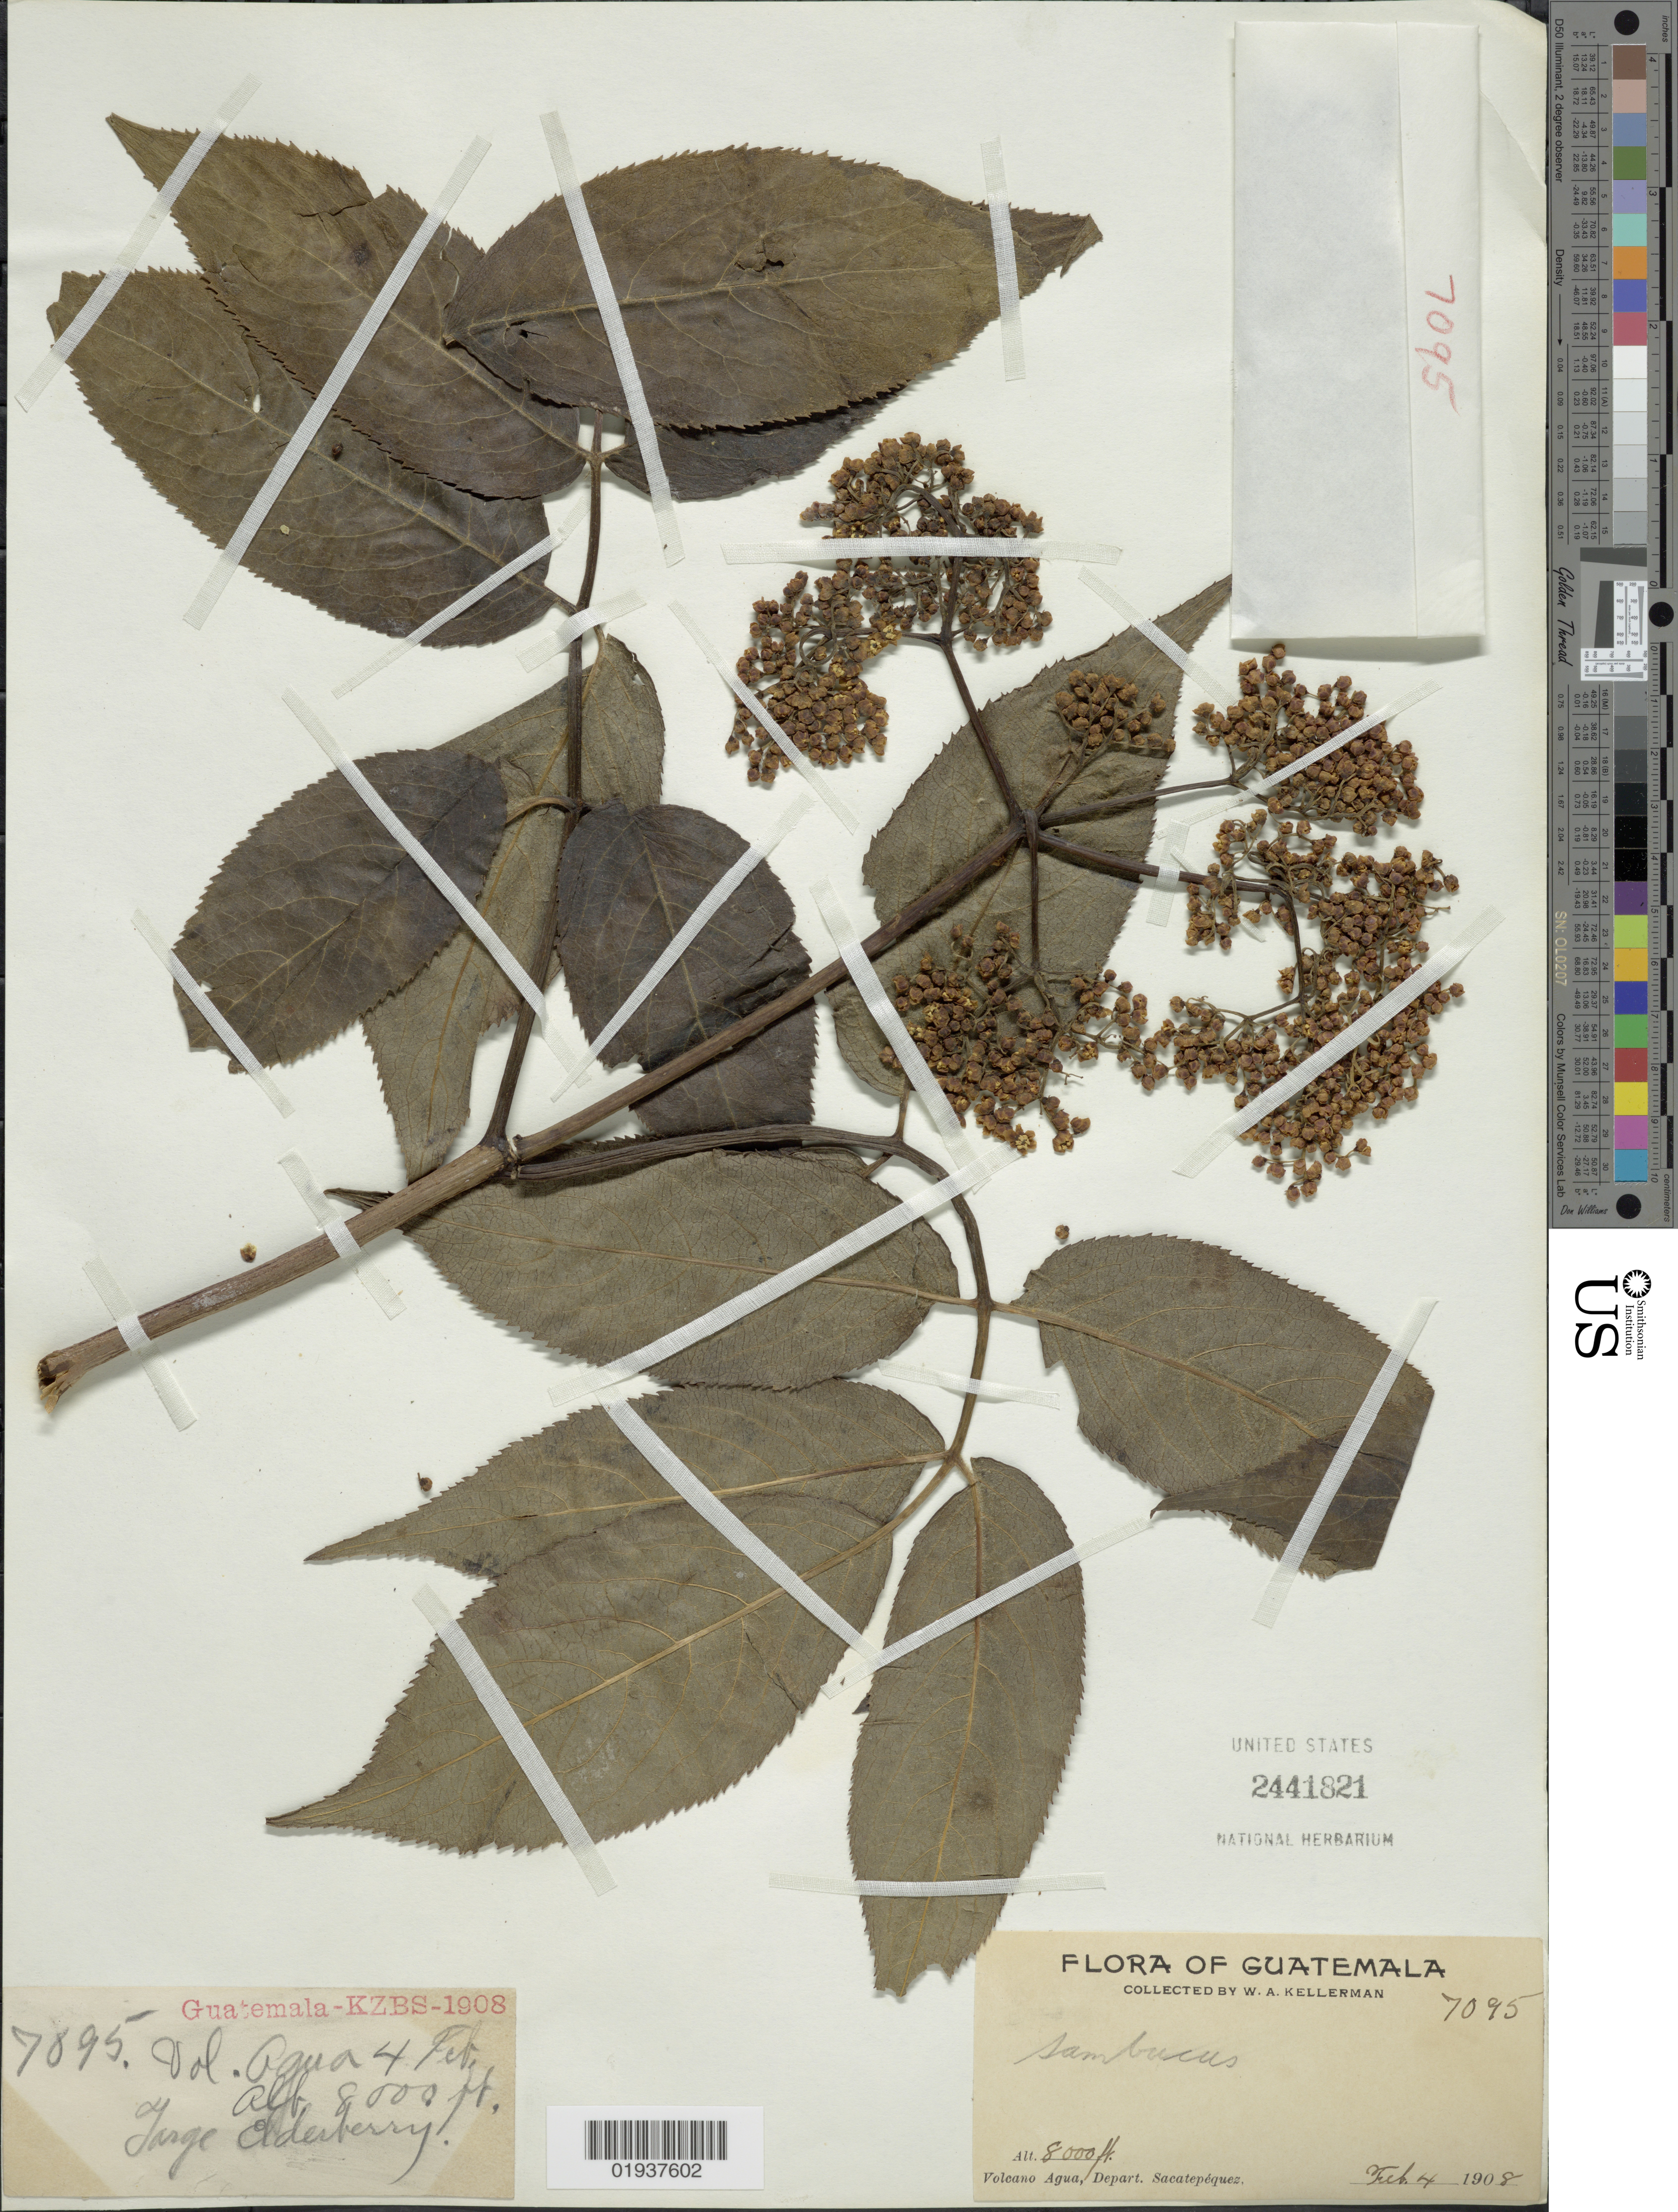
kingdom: Plantae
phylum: Tracheophyta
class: Magnoliopsida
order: Dipsacales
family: Viburnaceae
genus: Sambucus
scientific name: Sambucus sp.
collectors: W. Kellerman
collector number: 7095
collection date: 1908-02-04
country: Guatemala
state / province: Sacatepéquez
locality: Volcano Agua, Depart. Sacatepéque.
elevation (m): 2438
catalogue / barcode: US 2441821